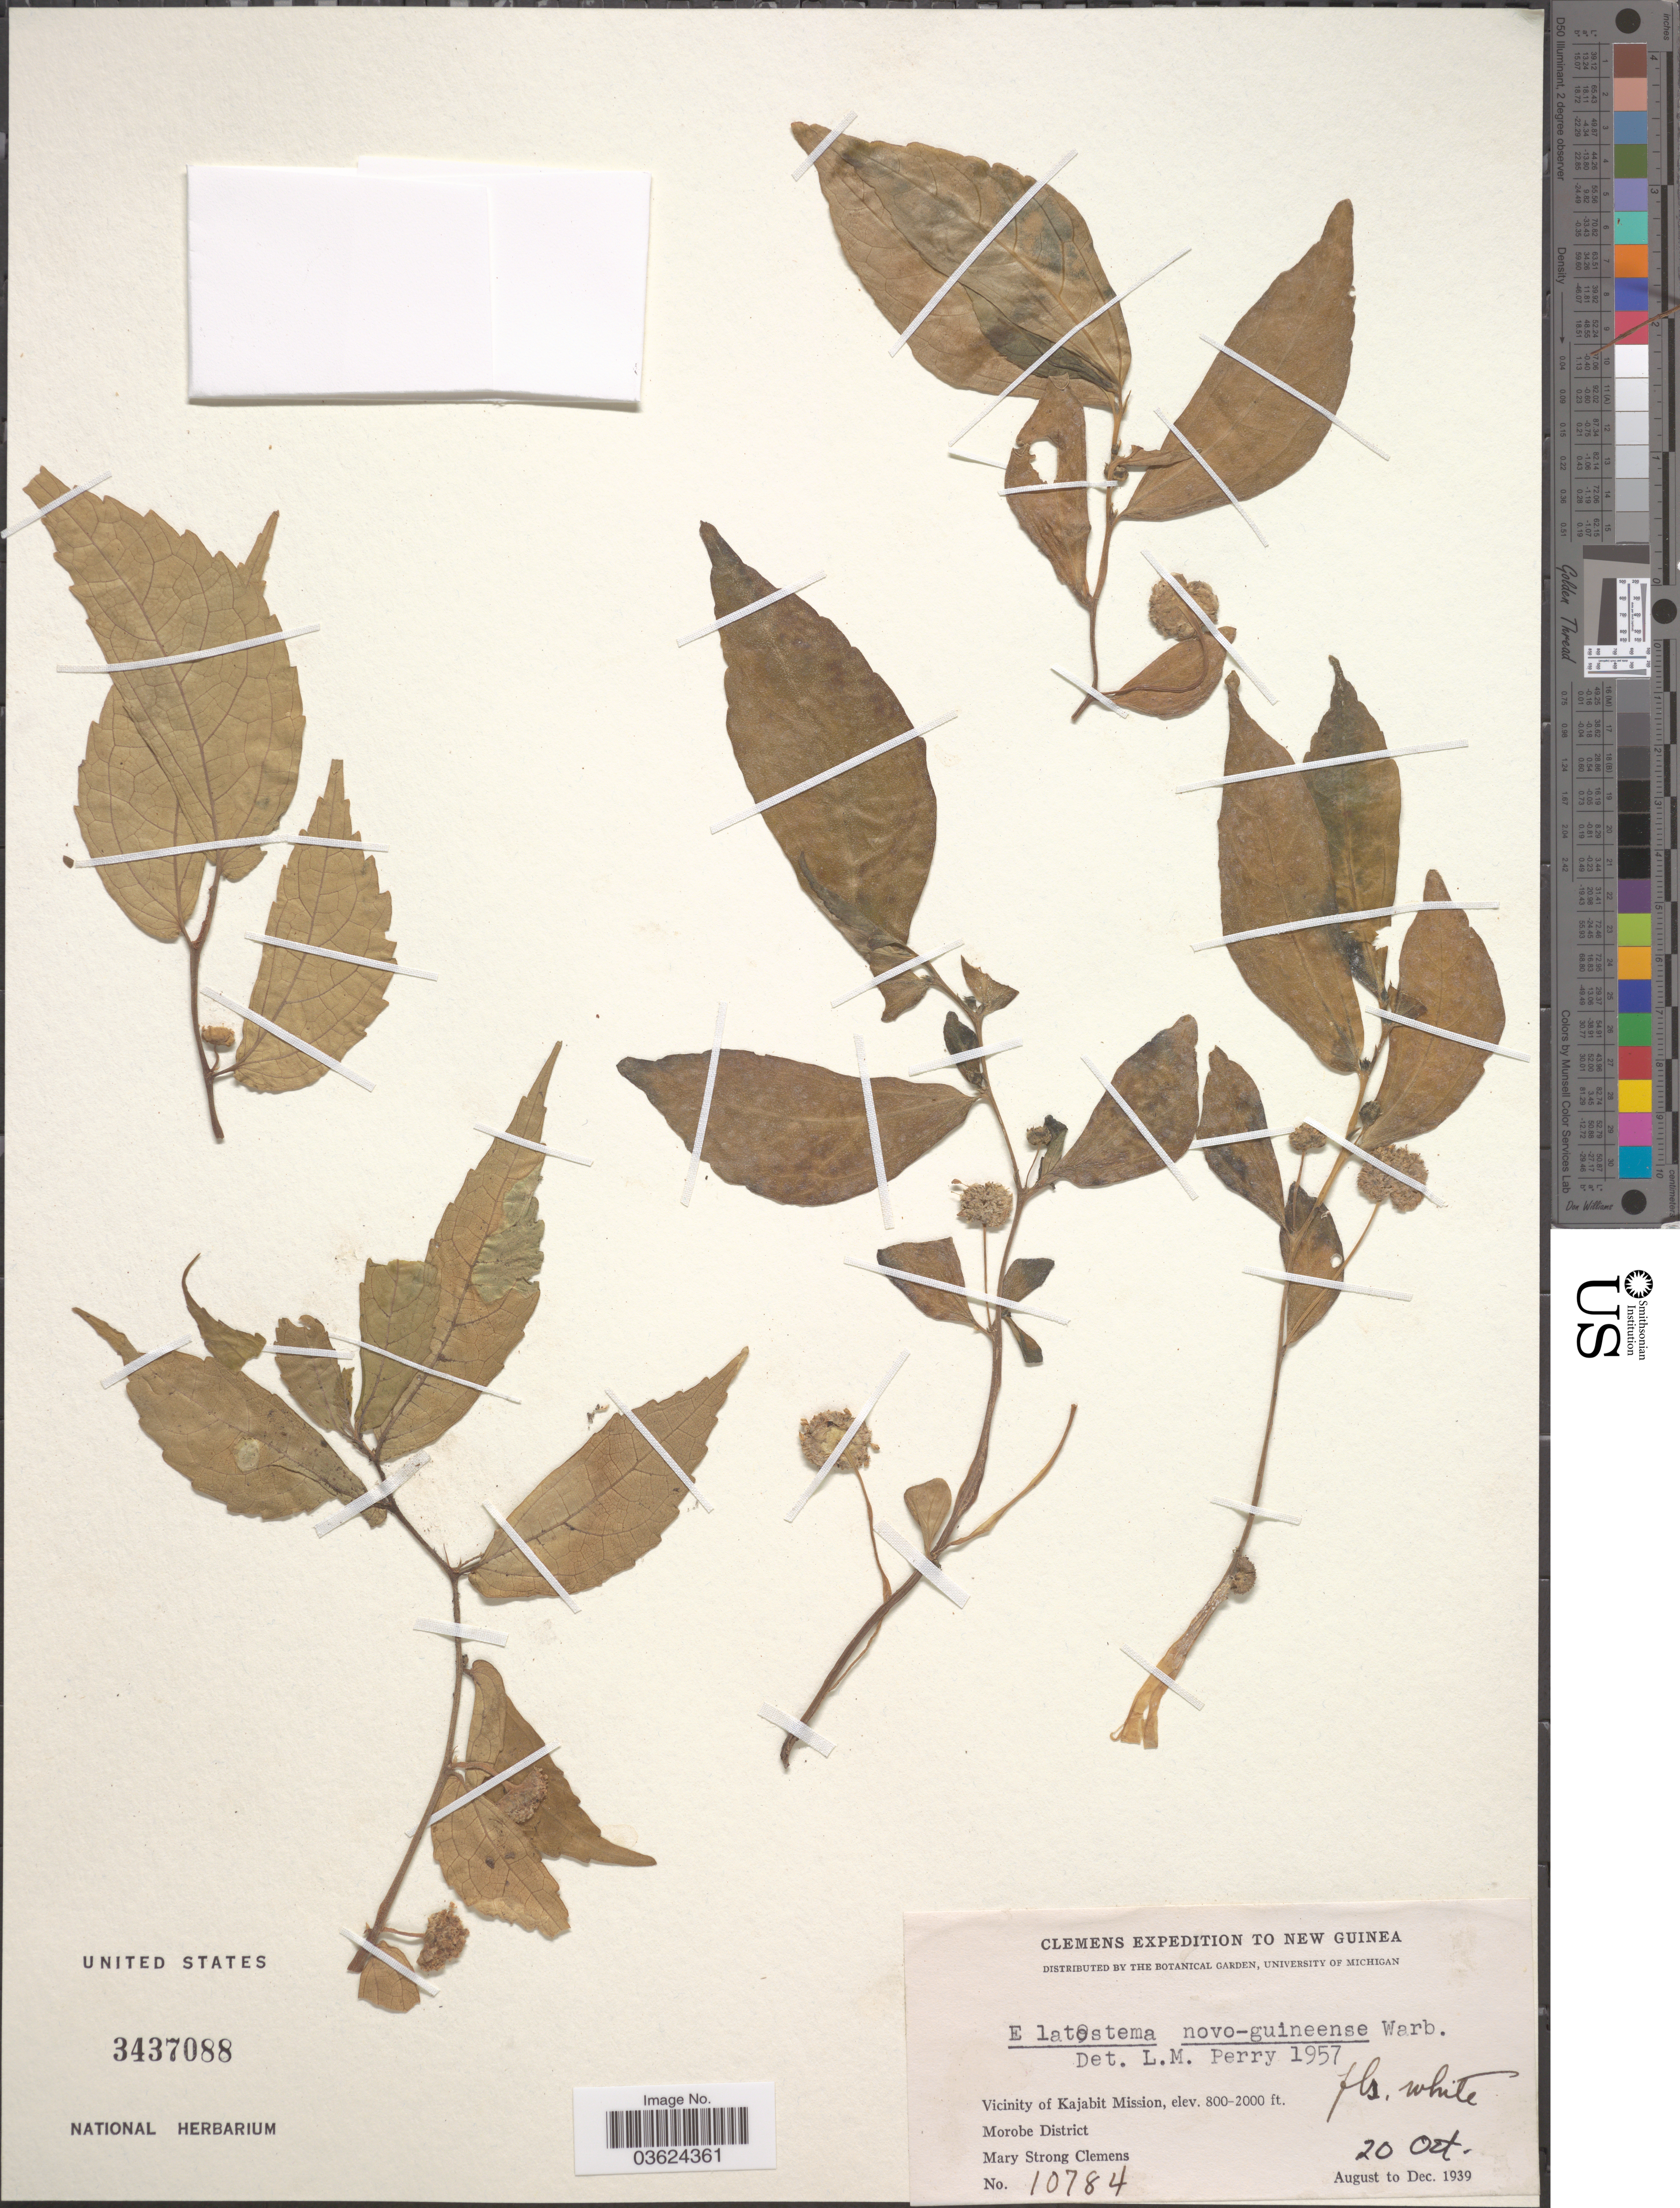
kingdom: Plantae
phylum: Tracheophyta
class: Magnoliopsida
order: Rosales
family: Urticaceae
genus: Elatostema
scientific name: Elatostema novoguineense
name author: Warb.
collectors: M. S. Clemens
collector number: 10784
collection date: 1939-10-20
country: Papua New Guinea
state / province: Morobe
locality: New Guinea. Vicinity of Kajabit Mission. Morobe District.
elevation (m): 244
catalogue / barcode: US 3437088